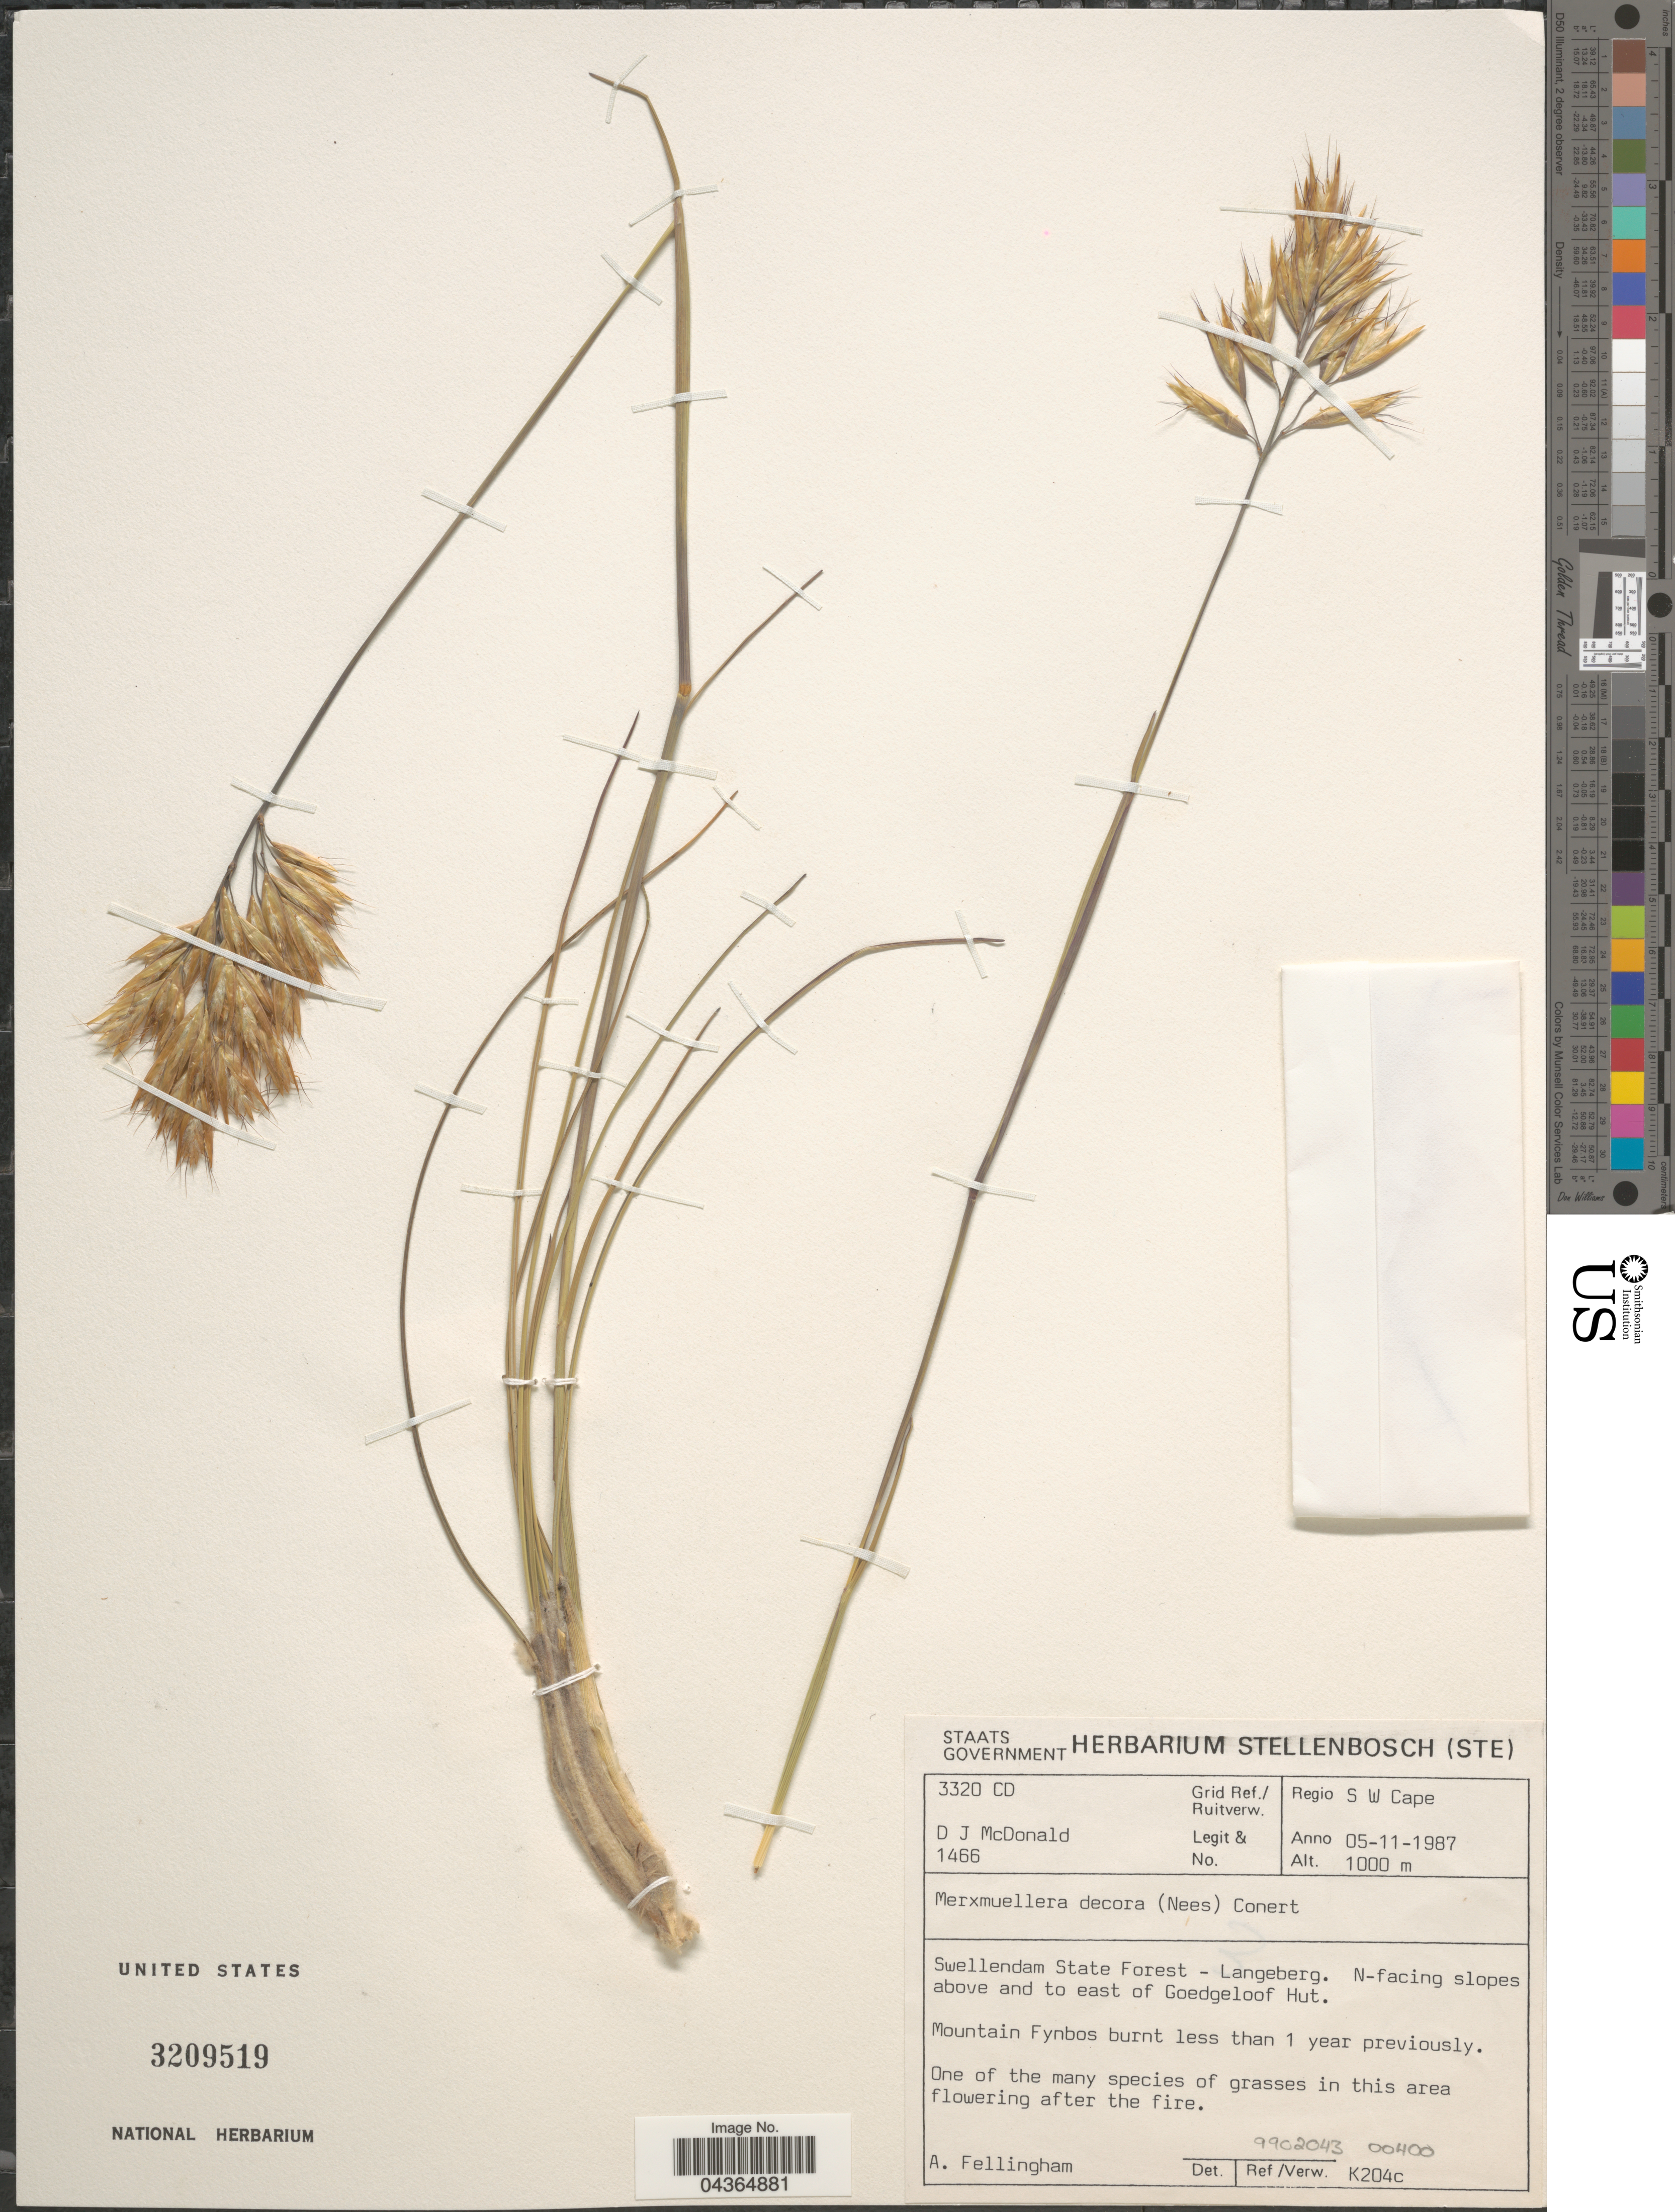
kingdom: Plantae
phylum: Tracheophyta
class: Liliopsida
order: Poales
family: Poaceae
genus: Geochloa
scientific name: Geochloa decora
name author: (Nees) N.P. Barker & H.P. Linder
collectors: D. McDonald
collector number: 1466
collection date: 1987-11-05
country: South Africa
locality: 3320 CD Grid Ref./Ruitverw. Regio S W Cape. Swellendam State Forest - Langeberg. N-facing slopes above and to east of Goedgeloof Hut.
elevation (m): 1000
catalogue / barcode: US 3209519